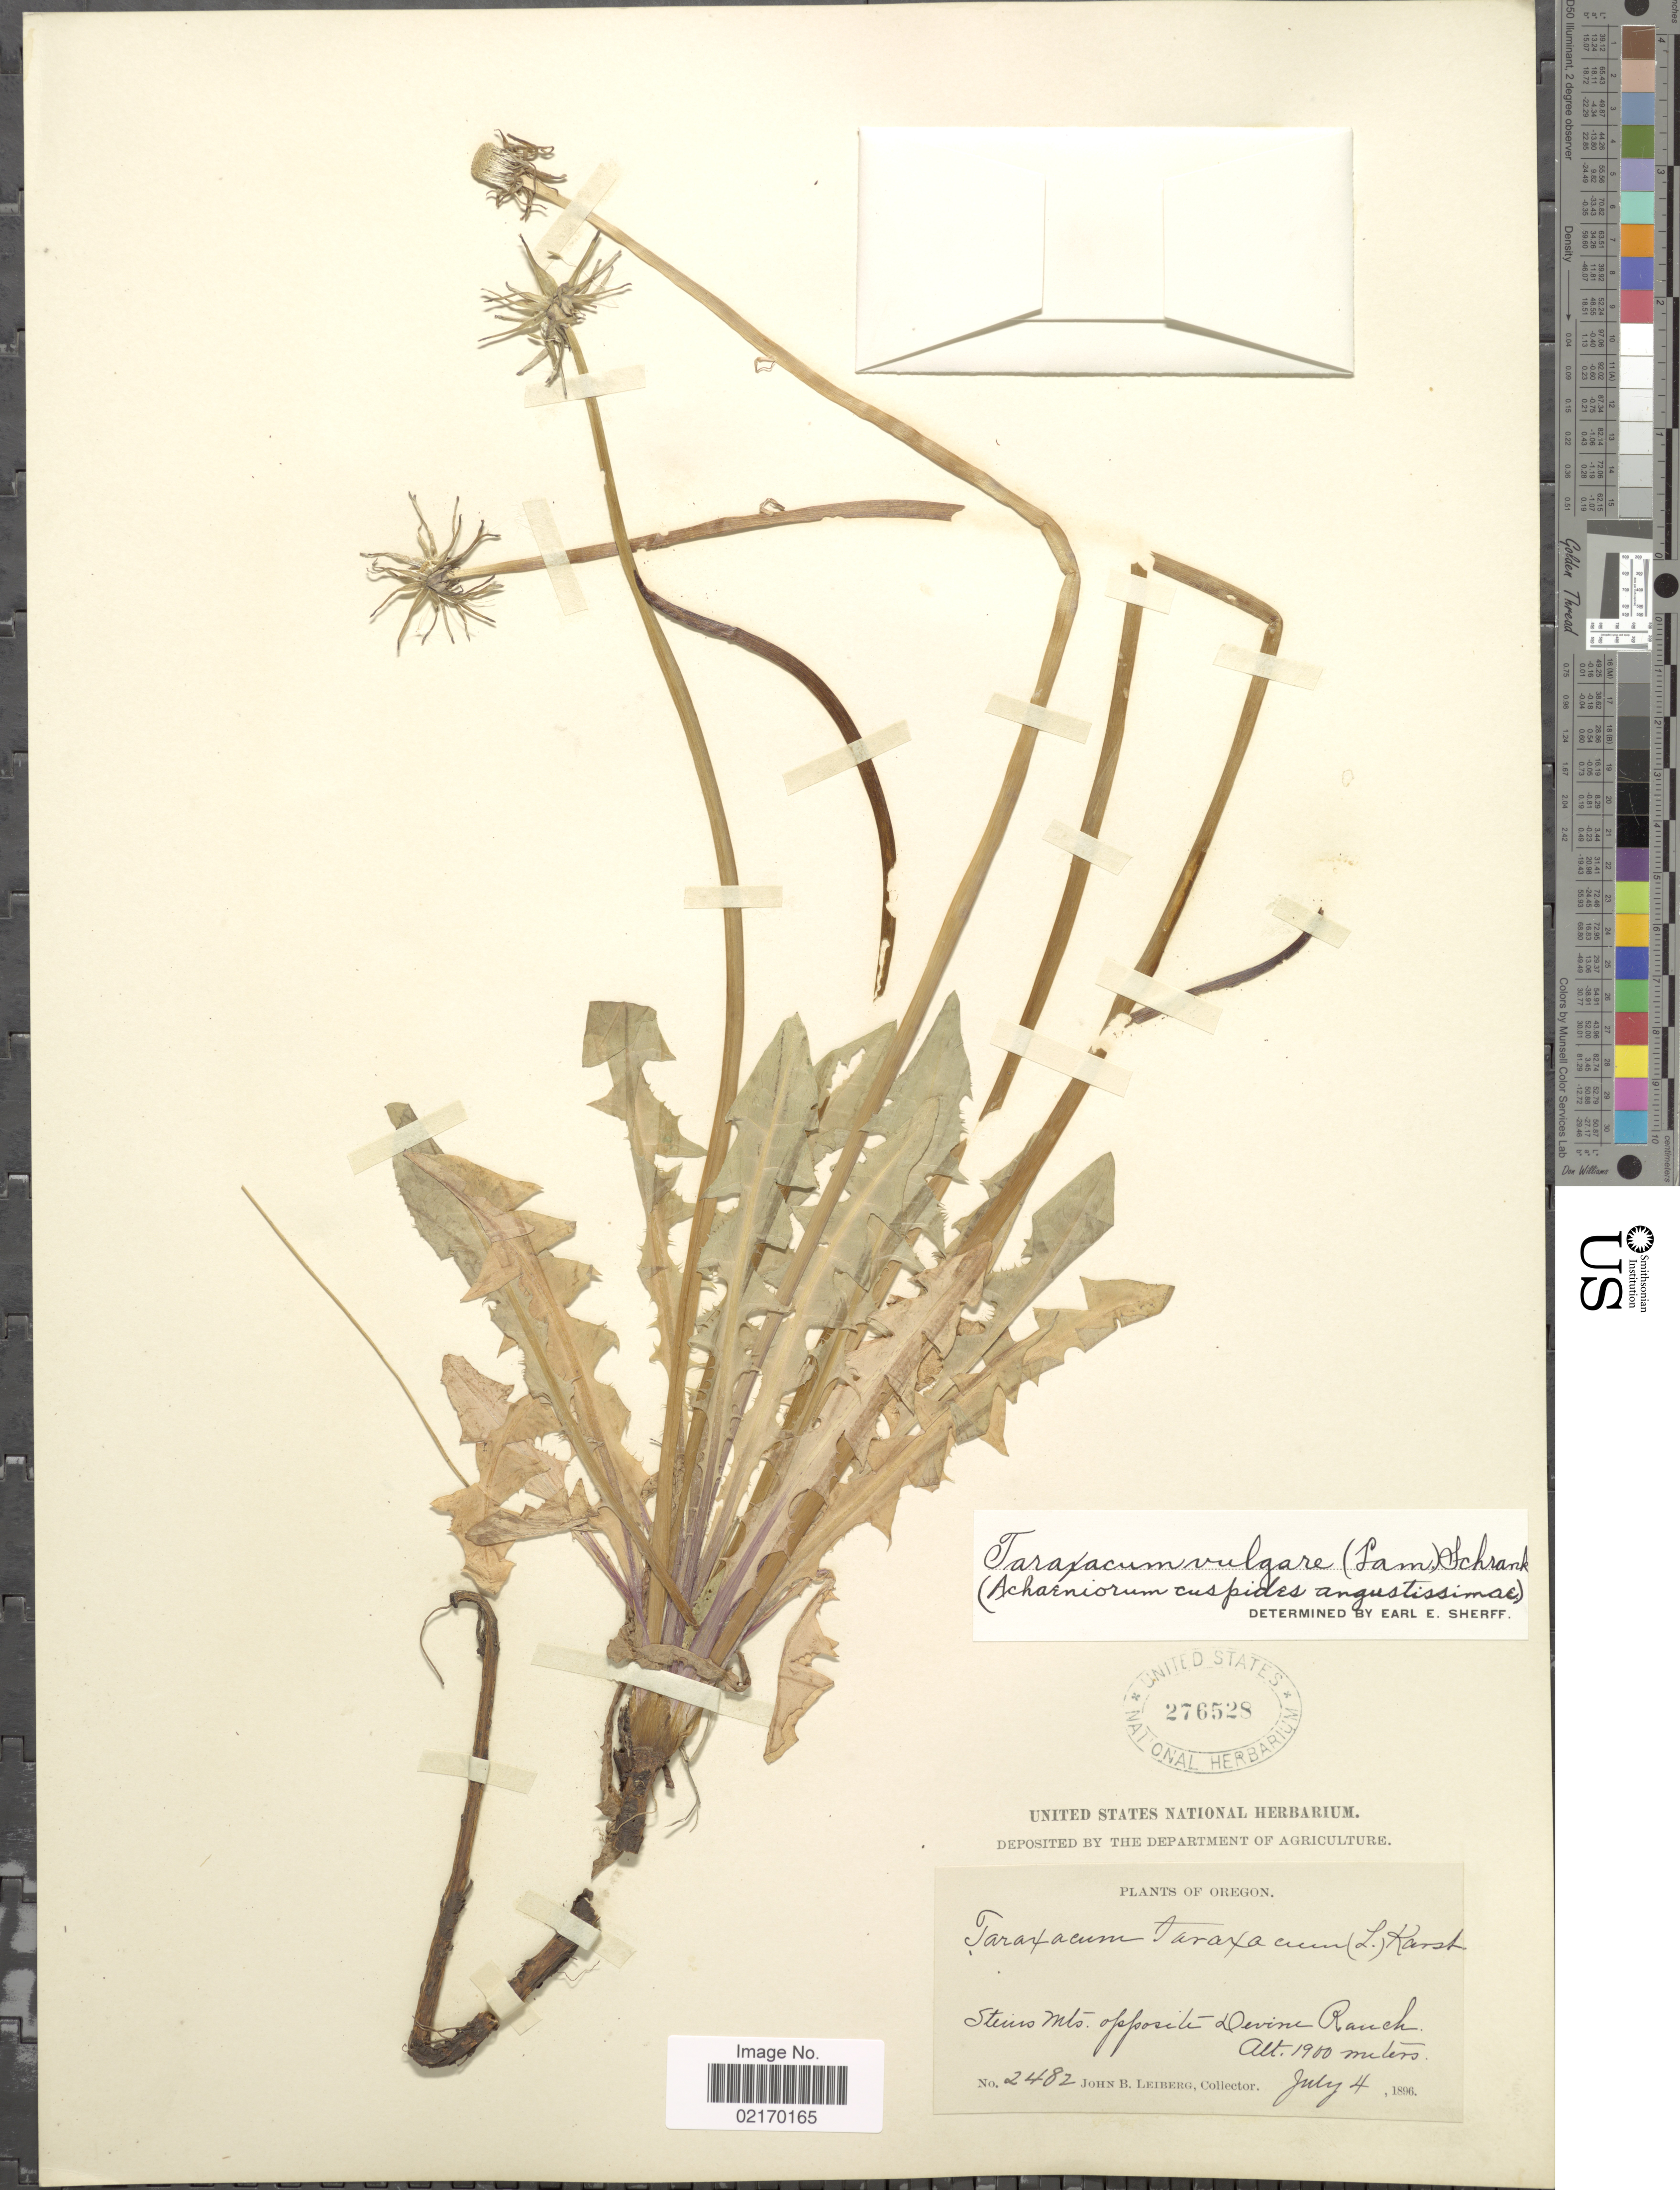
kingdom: Plantae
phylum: Tracheophyta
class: Magnoliopsida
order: Asterales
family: Asteraceae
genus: Taraxacum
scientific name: Taraxacum officinale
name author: G.H. Weber ex F.H. Wigg.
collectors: J. B. Leiberg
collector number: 2482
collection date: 1896-07-04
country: United States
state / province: Oregon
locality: Sterns Mts. opposite Devine Ranch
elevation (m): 1900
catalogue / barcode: US 276528